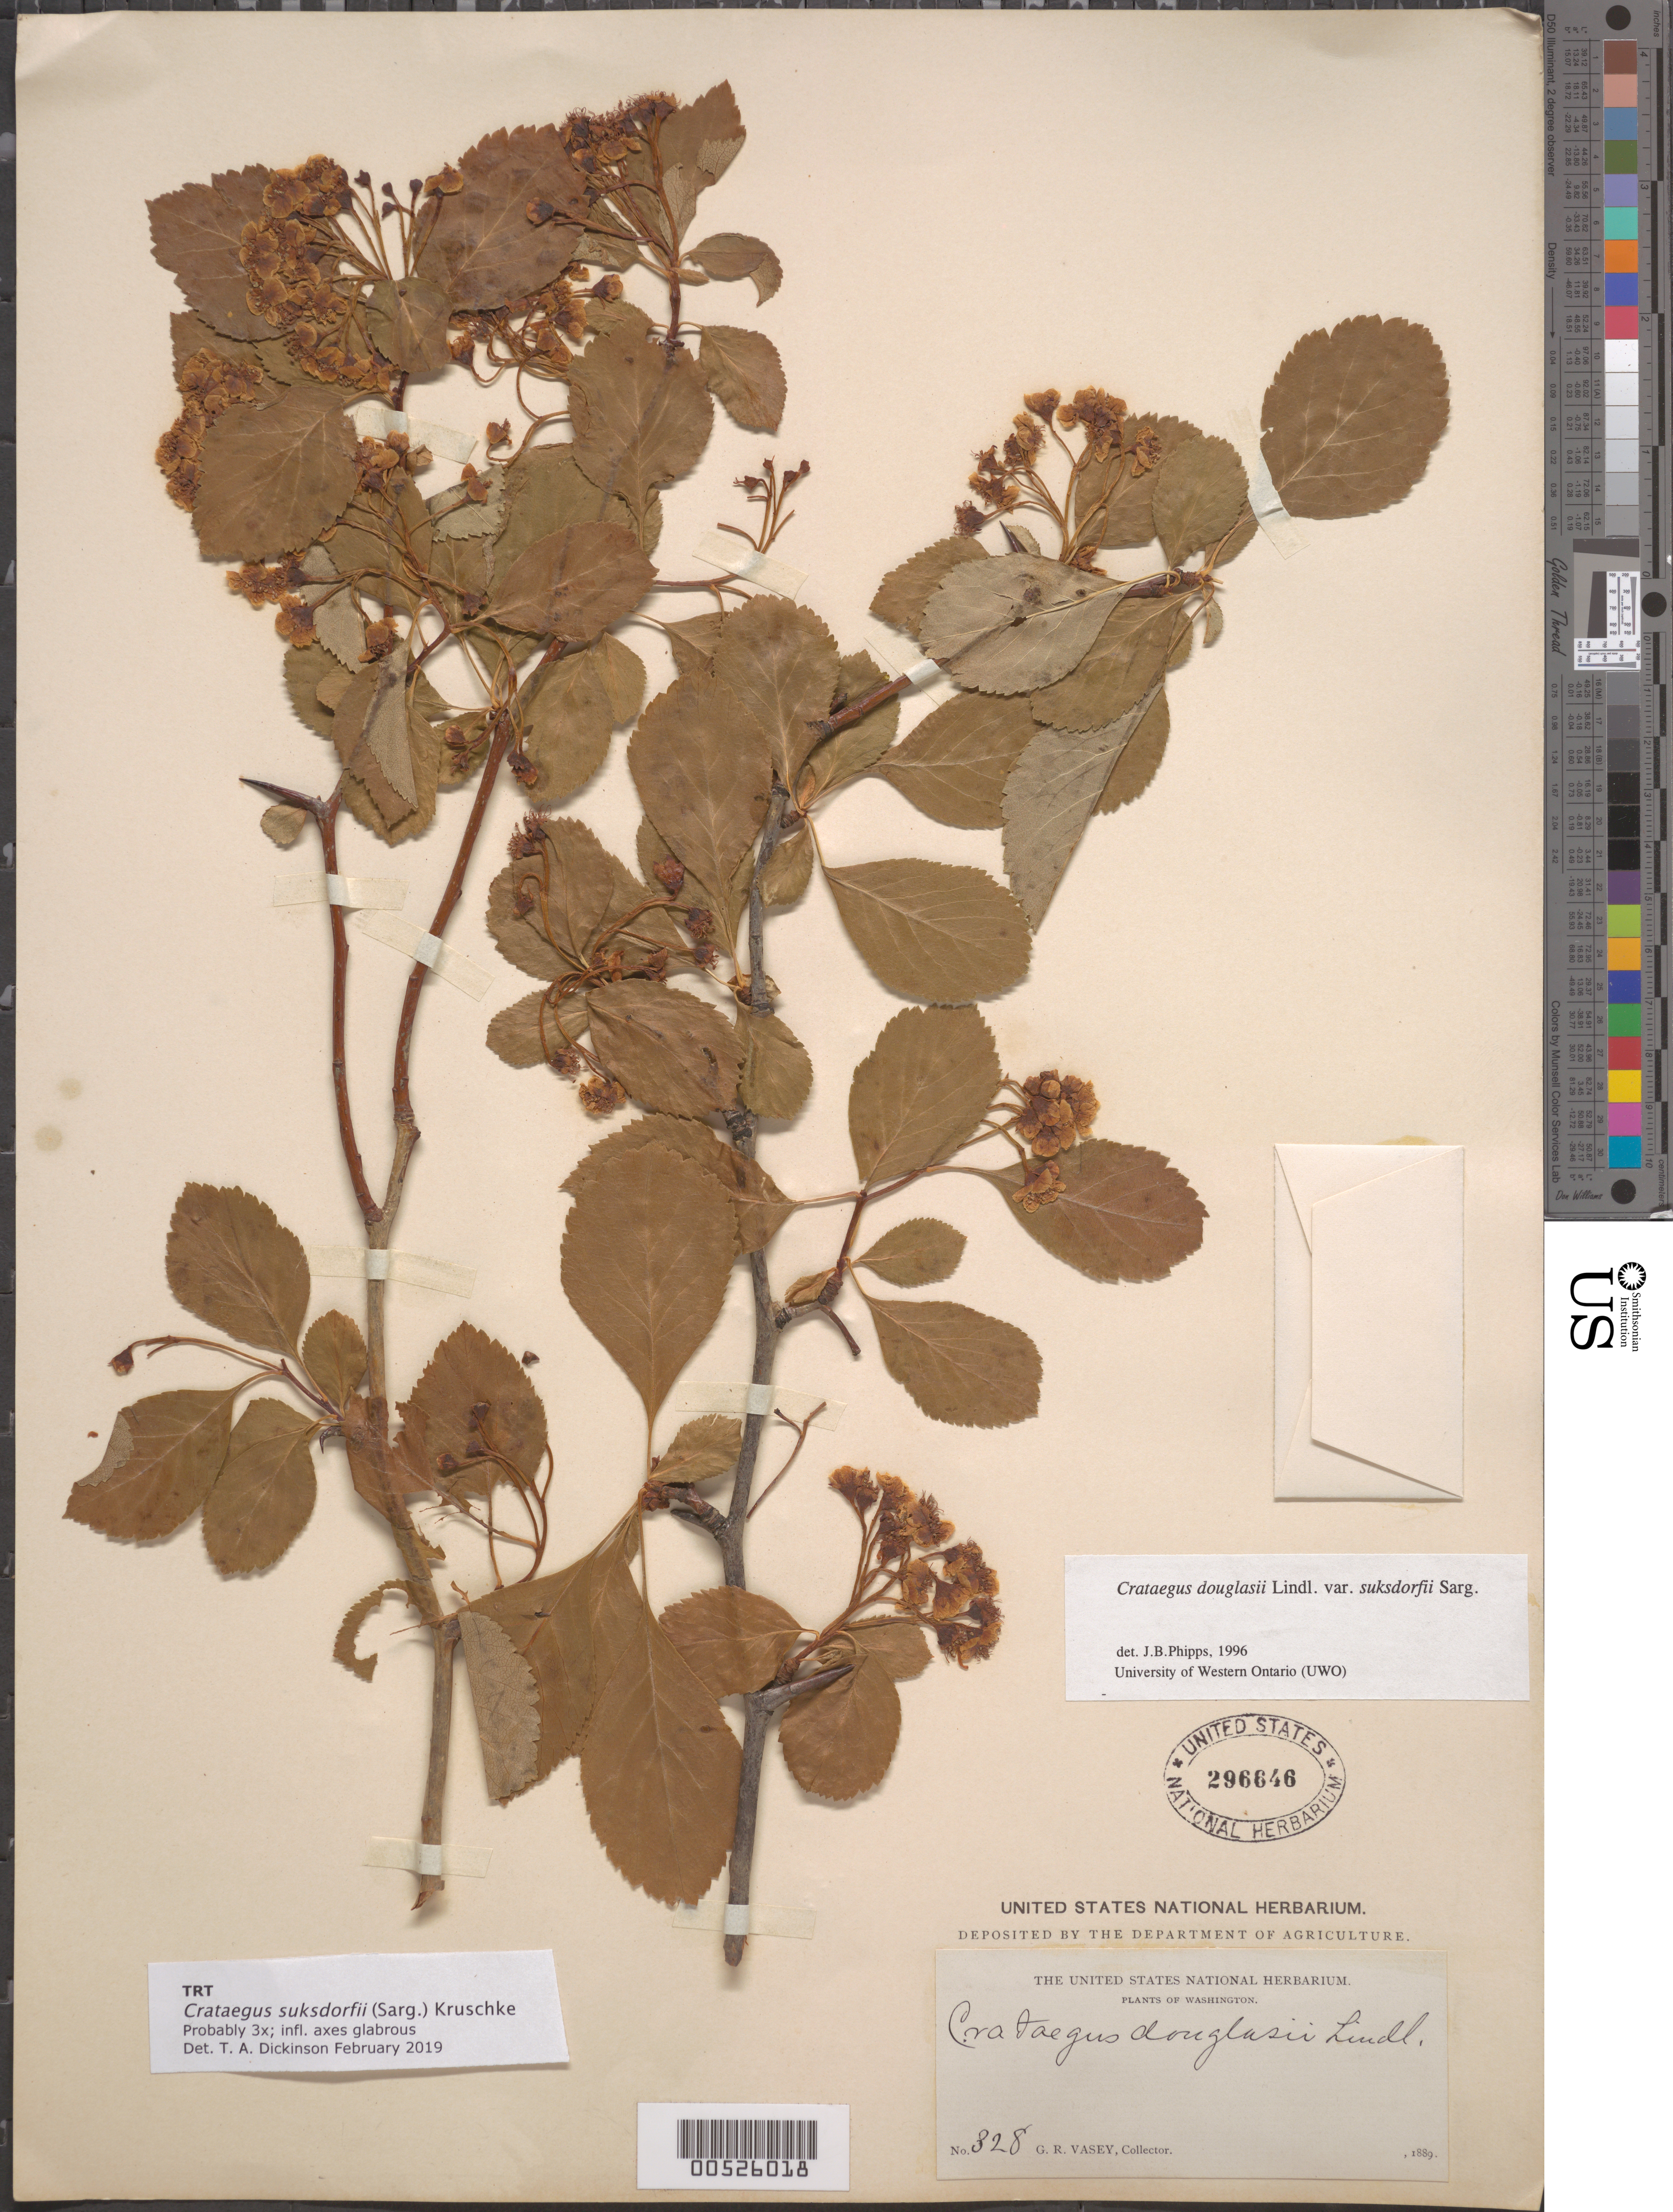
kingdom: Plantae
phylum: Tracheophyta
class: Magnoliopsida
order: Rosales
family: Rosaceae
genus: Crataegus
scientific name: Crataegus suksdorfii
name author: (Sarg.) Kruschke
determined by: Dickinson, Timothy A., Assistant Curator (TRT), University of Toronto (CANADA)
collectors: G. R. Vasey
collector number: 328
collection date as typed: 1889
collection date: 1889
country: United States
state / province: Washington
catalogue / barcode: US 296646